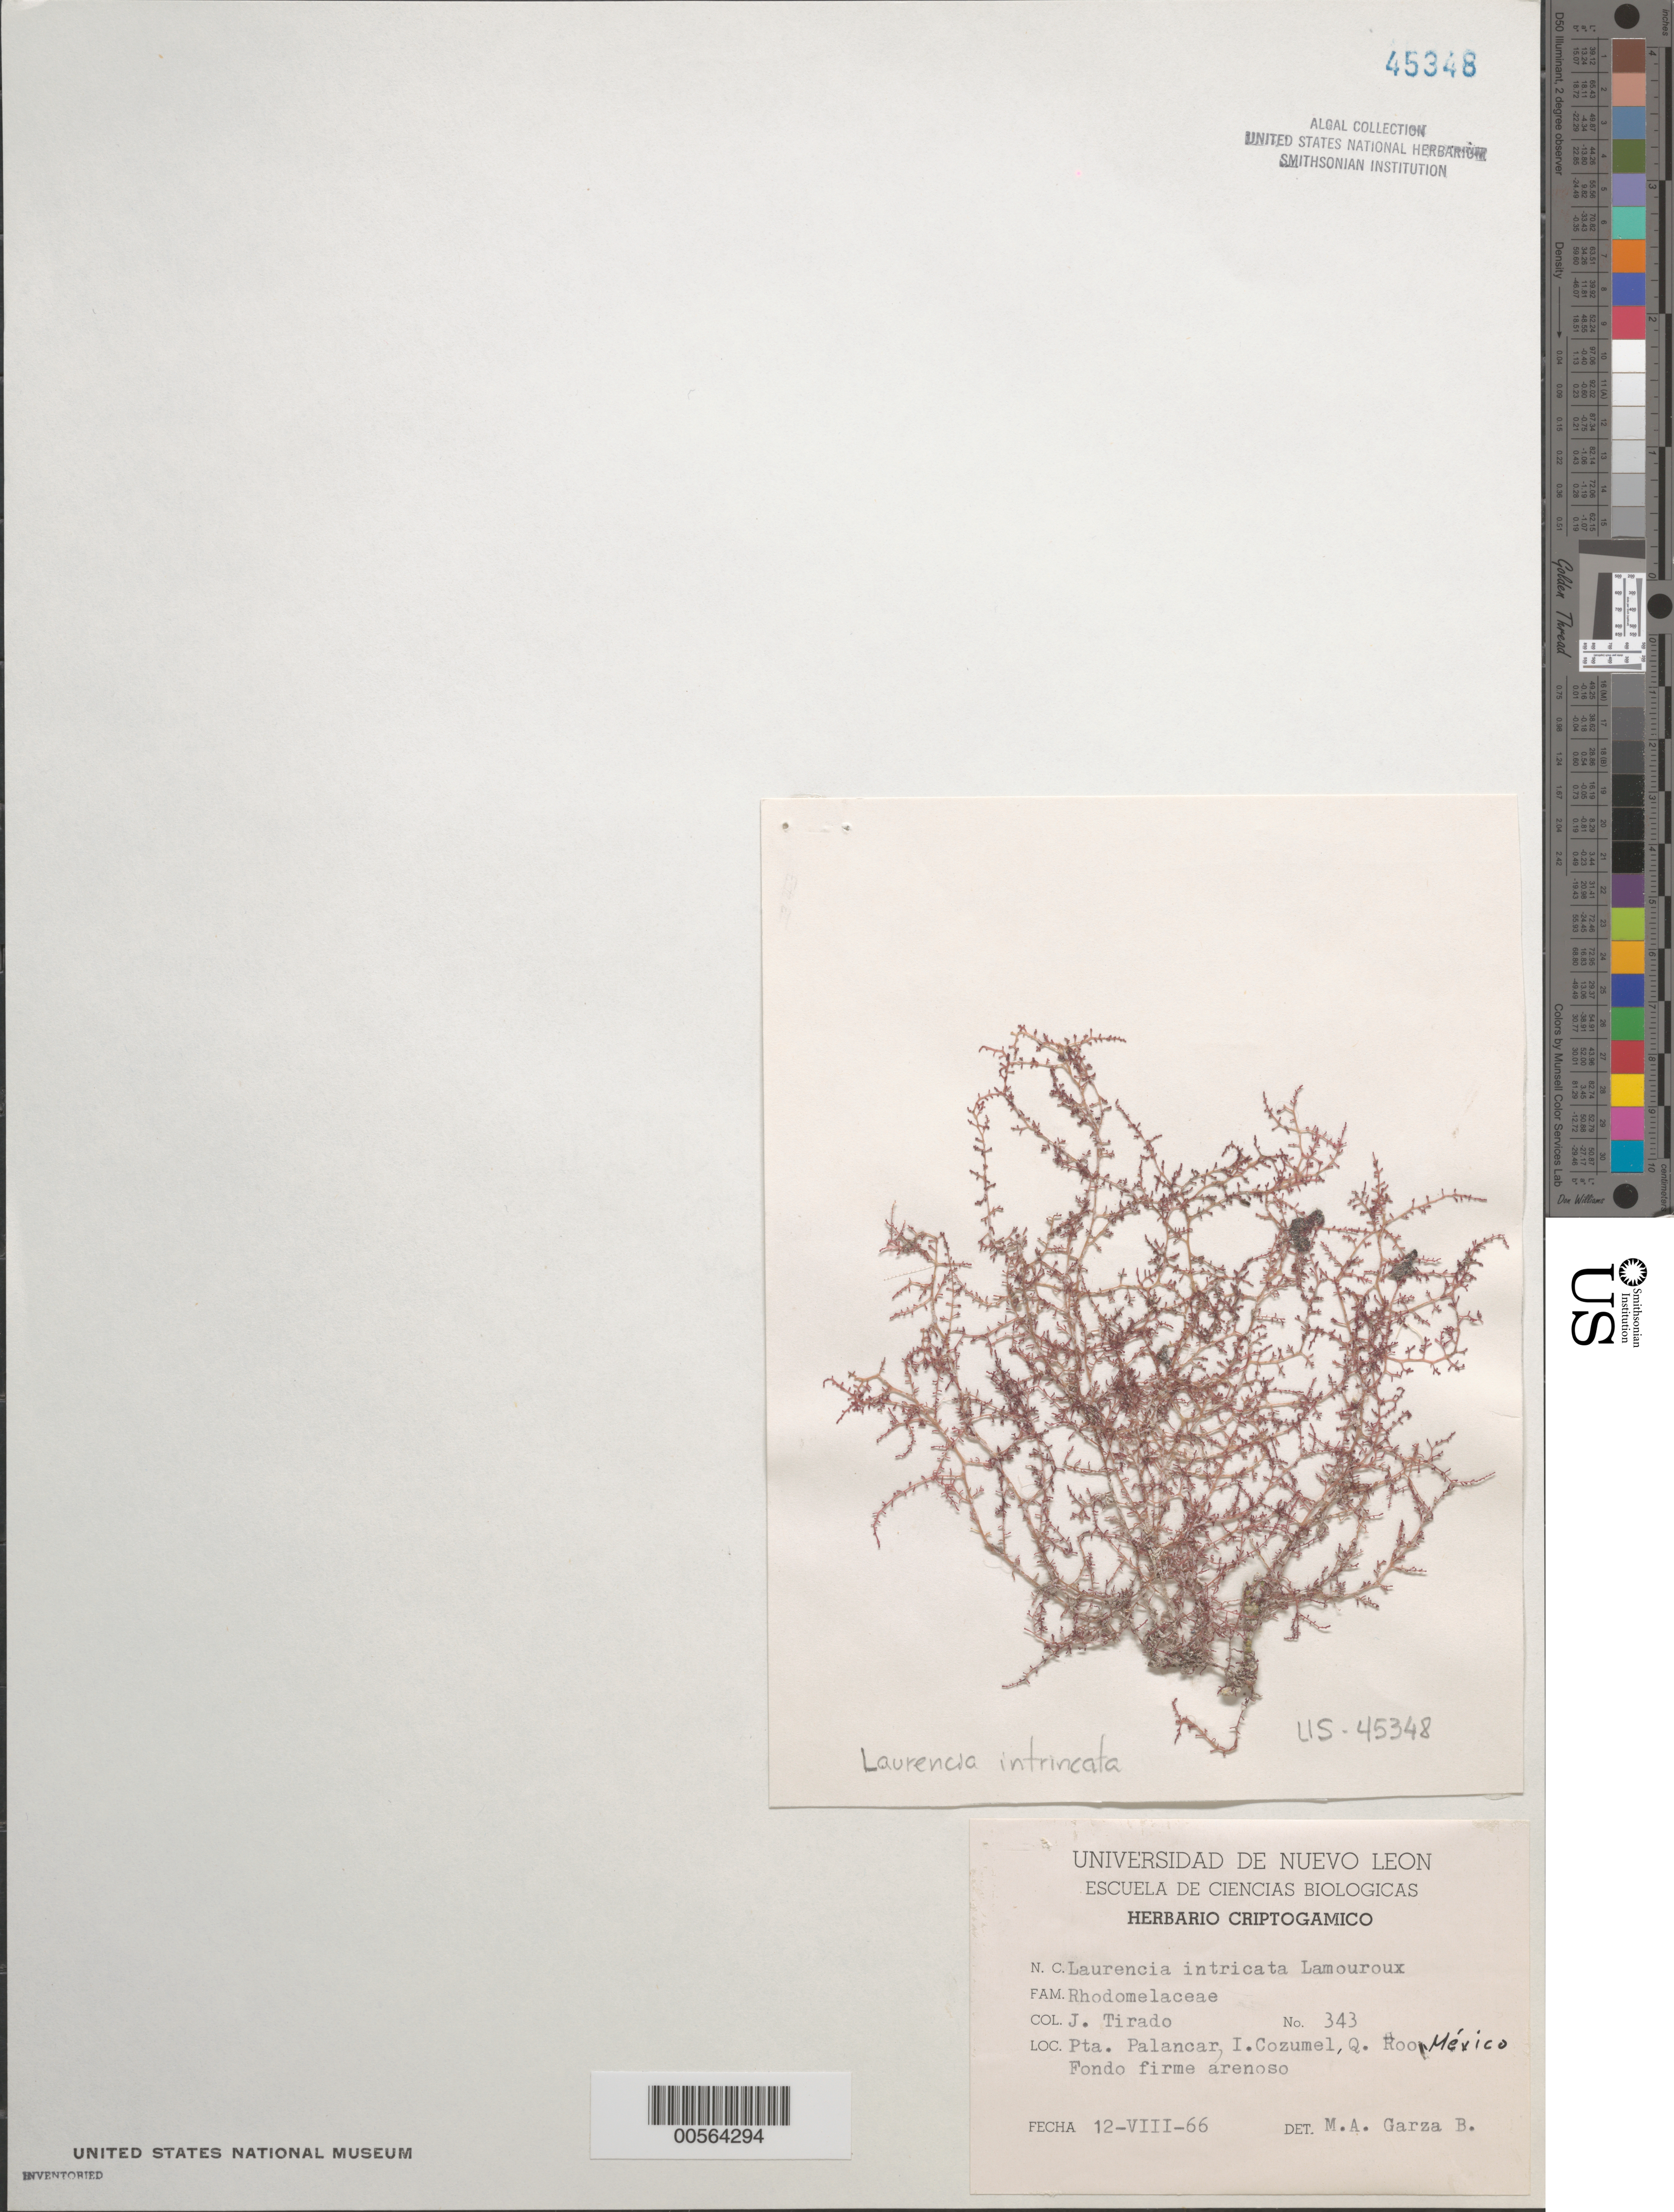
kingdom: Plantae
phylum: Rhodophyta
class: Florideophyceae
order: Ceramiales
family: Rhodomelaceae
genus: Laurencia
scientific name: Laurencia intricata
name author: J.V.Lamouroux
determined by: Garza Barrientos, M. A.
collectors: J. Tirado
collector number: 343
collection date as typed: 12 Aug 1966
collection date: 1966-08-12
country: Mexico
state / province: Quintana Roo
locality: Punta palancar, isla cozumel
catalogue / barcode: US 45348